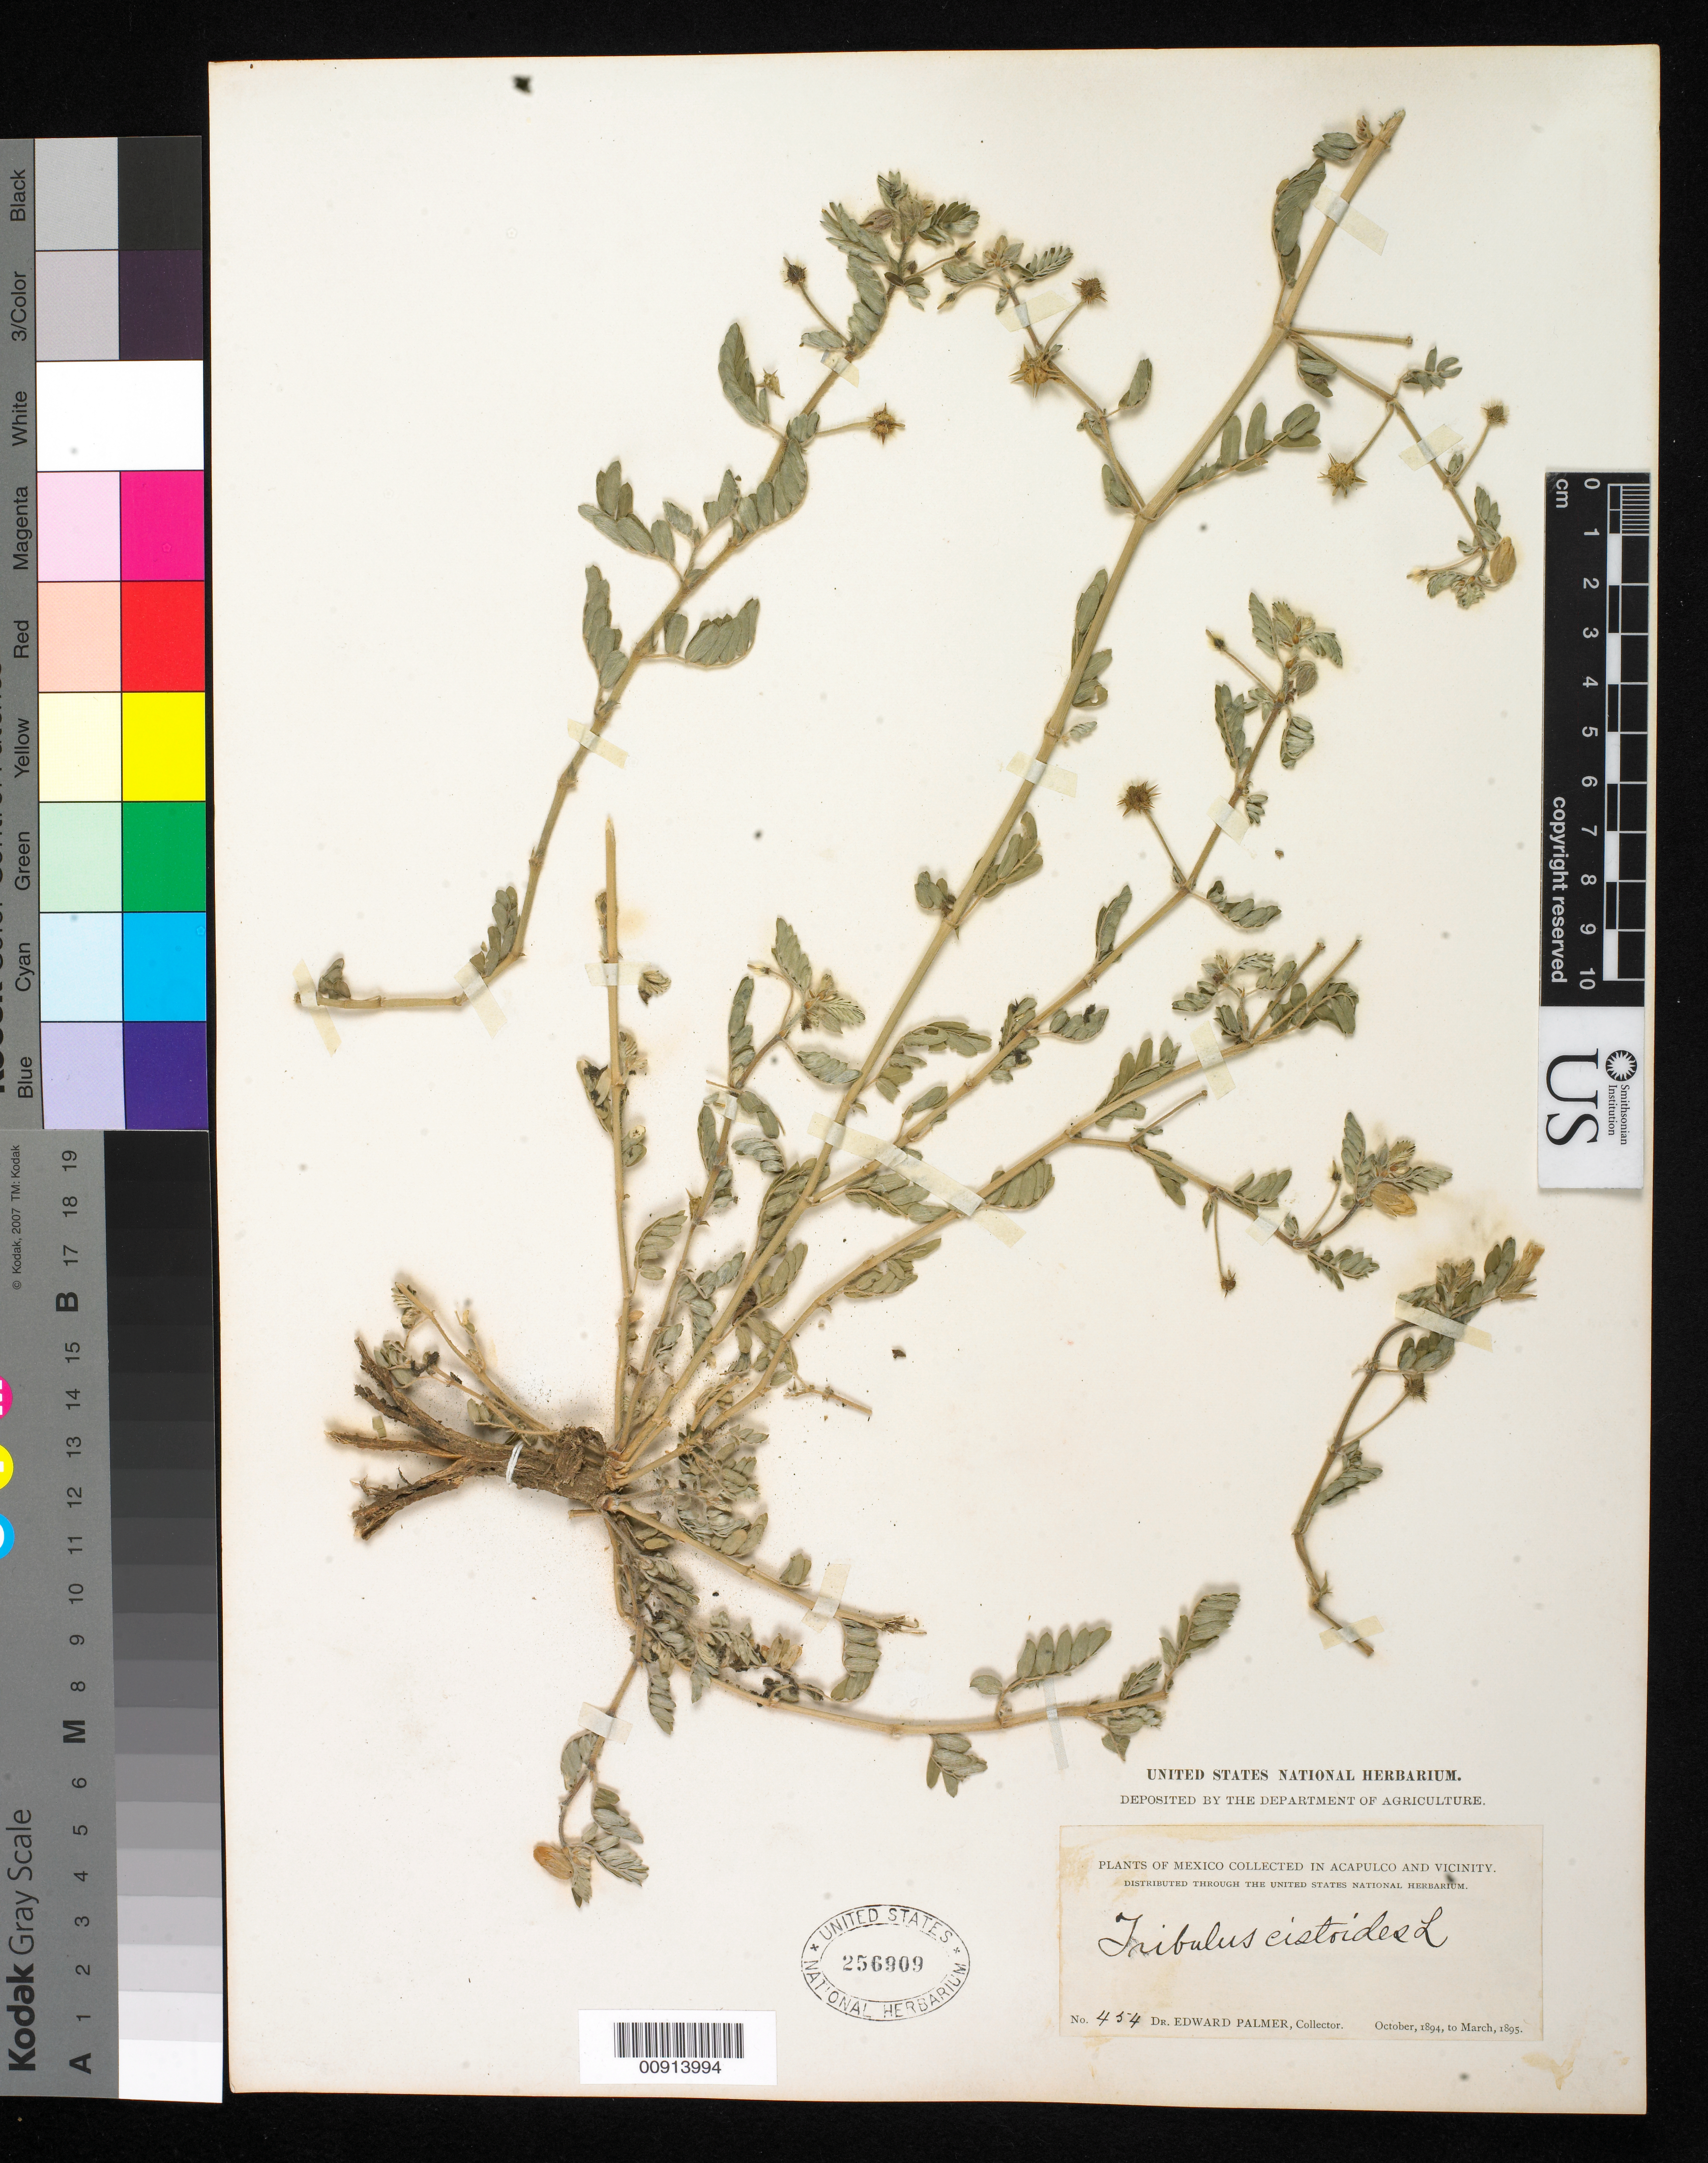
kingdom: Plantae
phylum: Tracheophyta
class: Magnoliopsida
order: Zygophyllales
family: Zygophyllaceae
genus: Tribulus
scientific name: Tribulus cistoides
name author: L.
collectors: E. Palmer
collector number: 454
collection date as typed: Oct 1894 to -- Mar 1895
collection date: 1894-10/1895-03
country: Mexico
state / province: Guerrero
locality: Acapulco, State of Guerrero and vicinity.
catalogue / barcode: US 256909